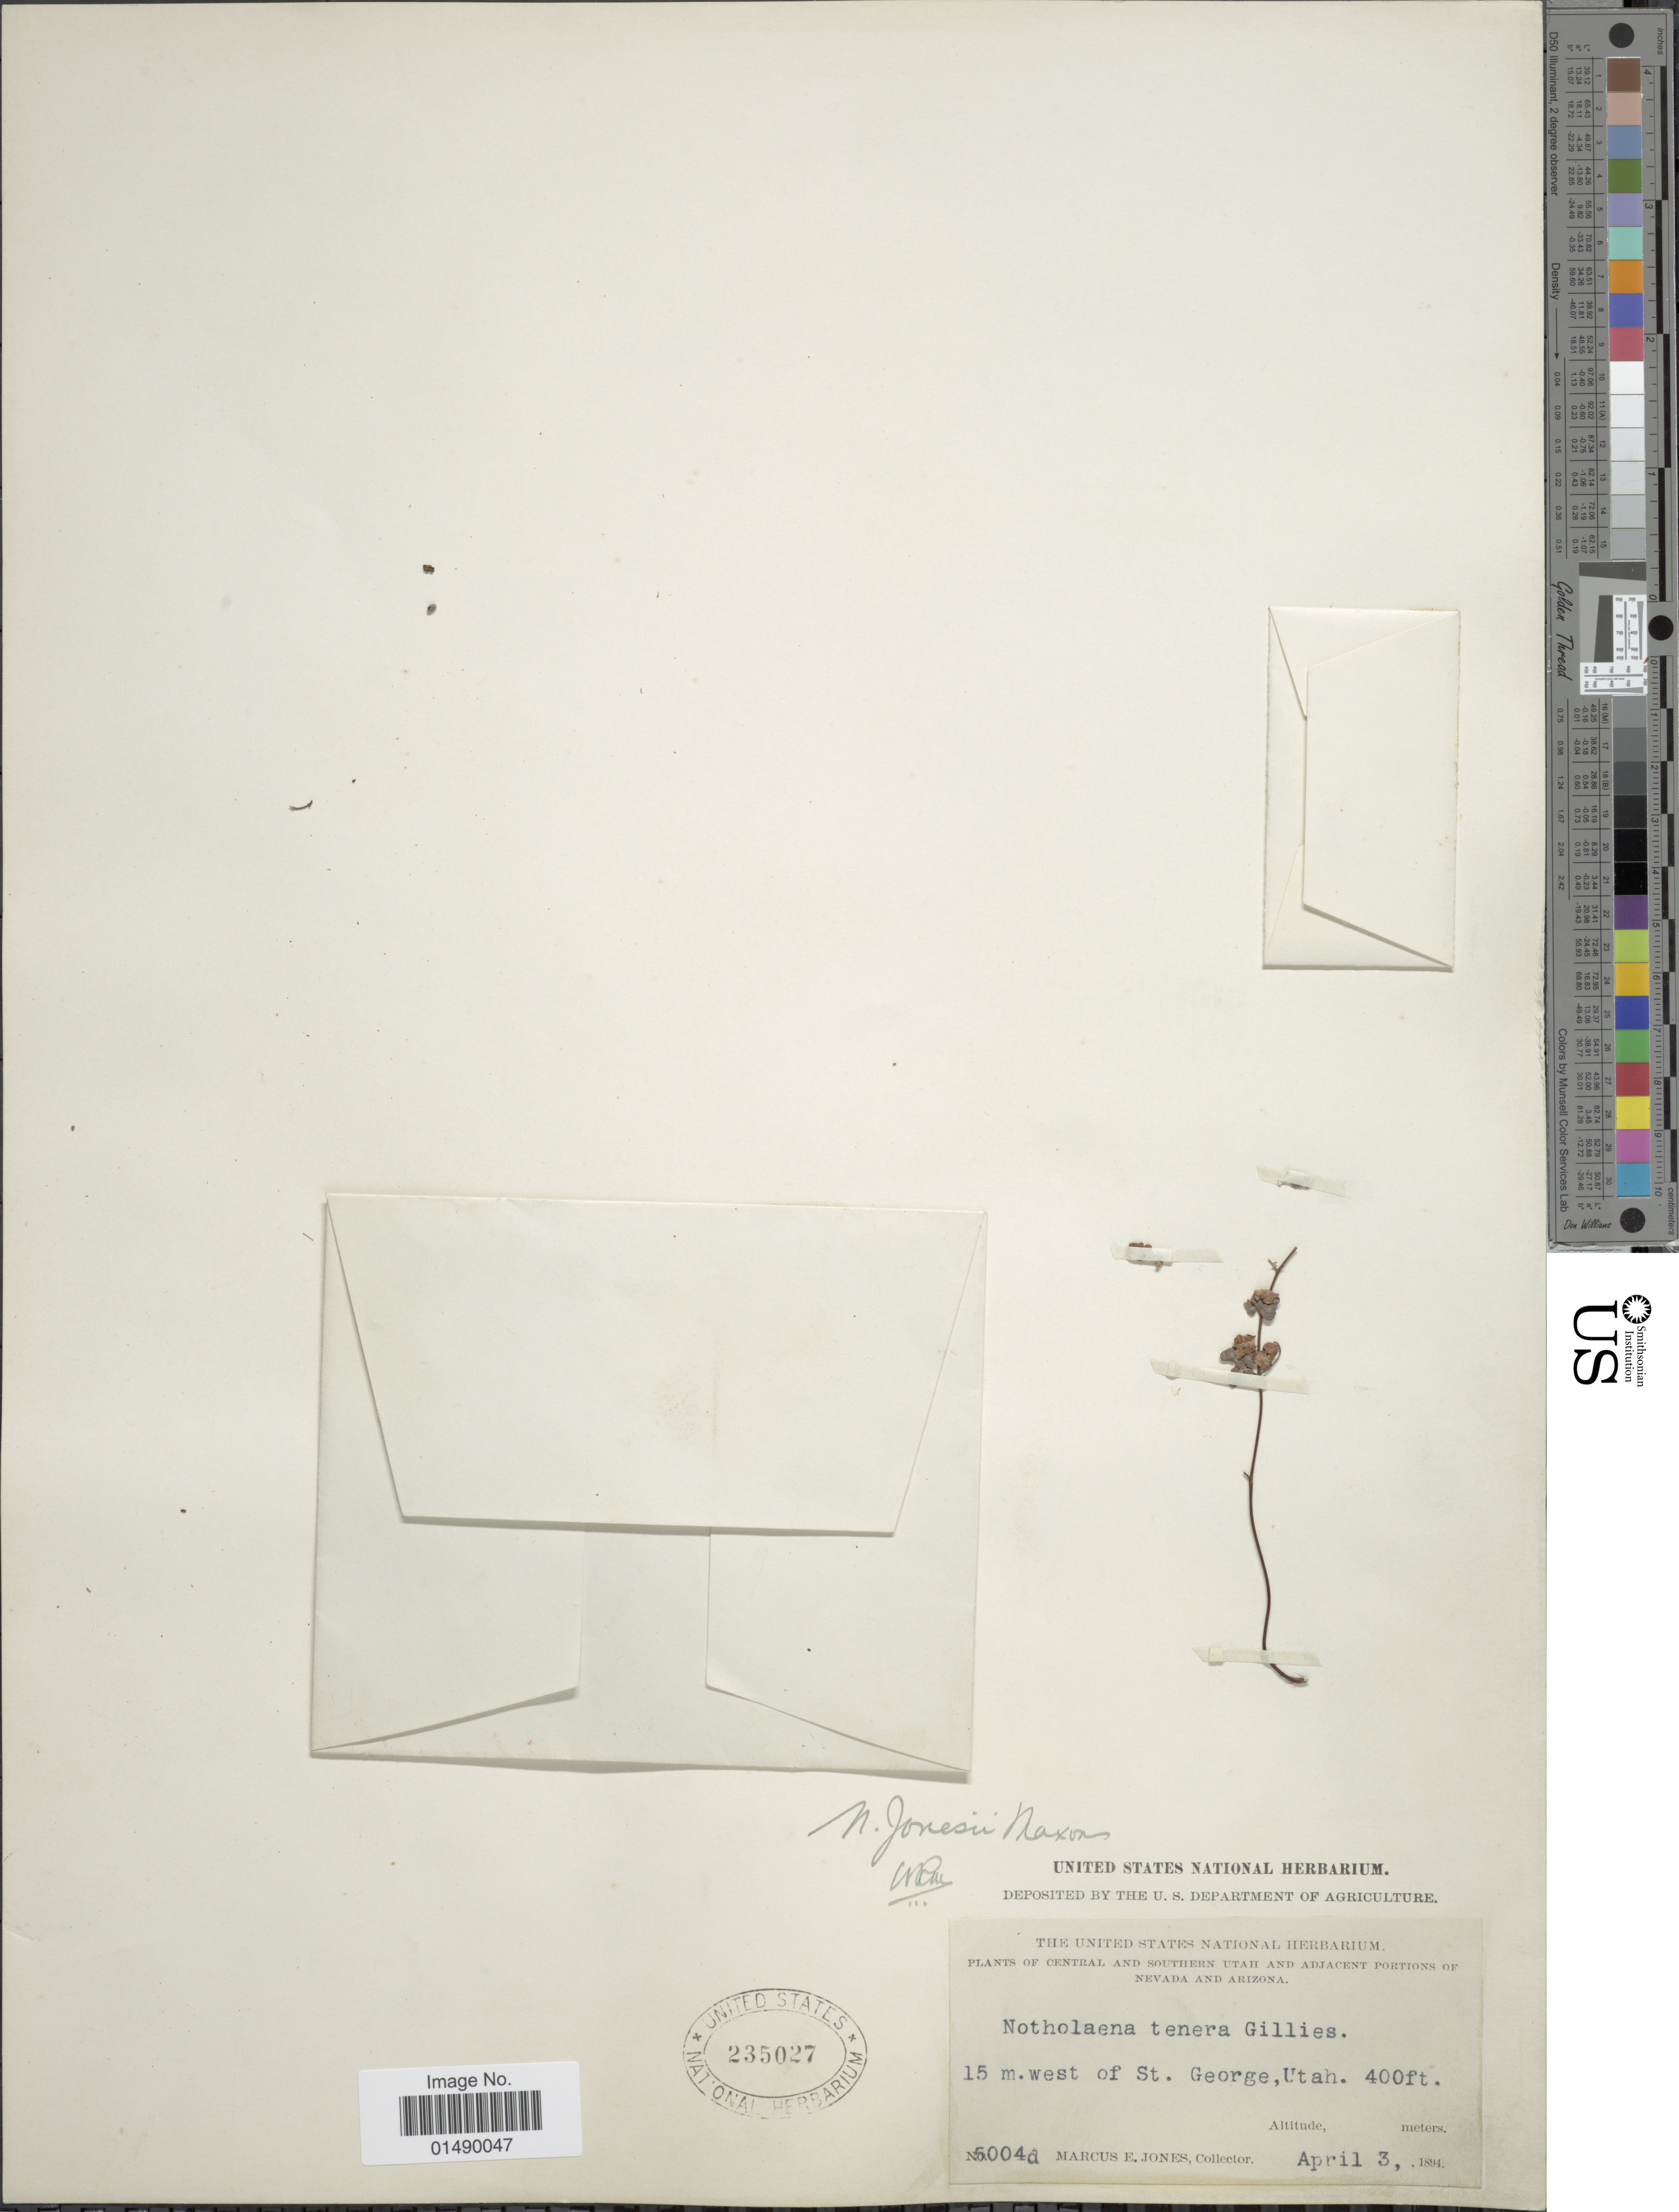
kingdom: Plantae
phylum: Tracheophyta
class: Polypodiopsida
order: Polypodiales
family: Pteridaceae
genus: Argyrochosma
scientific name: Argyrochosma jonesii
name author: (Maxon) Windham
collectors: M. E. Jones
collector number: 5004d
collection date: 1894-04-03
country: United States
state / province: Utah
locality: Central and Southern Utah and adjacent Portions of Nevada and Arizona, 15 m. west of St. George.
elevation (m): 122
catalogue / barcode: US 235027